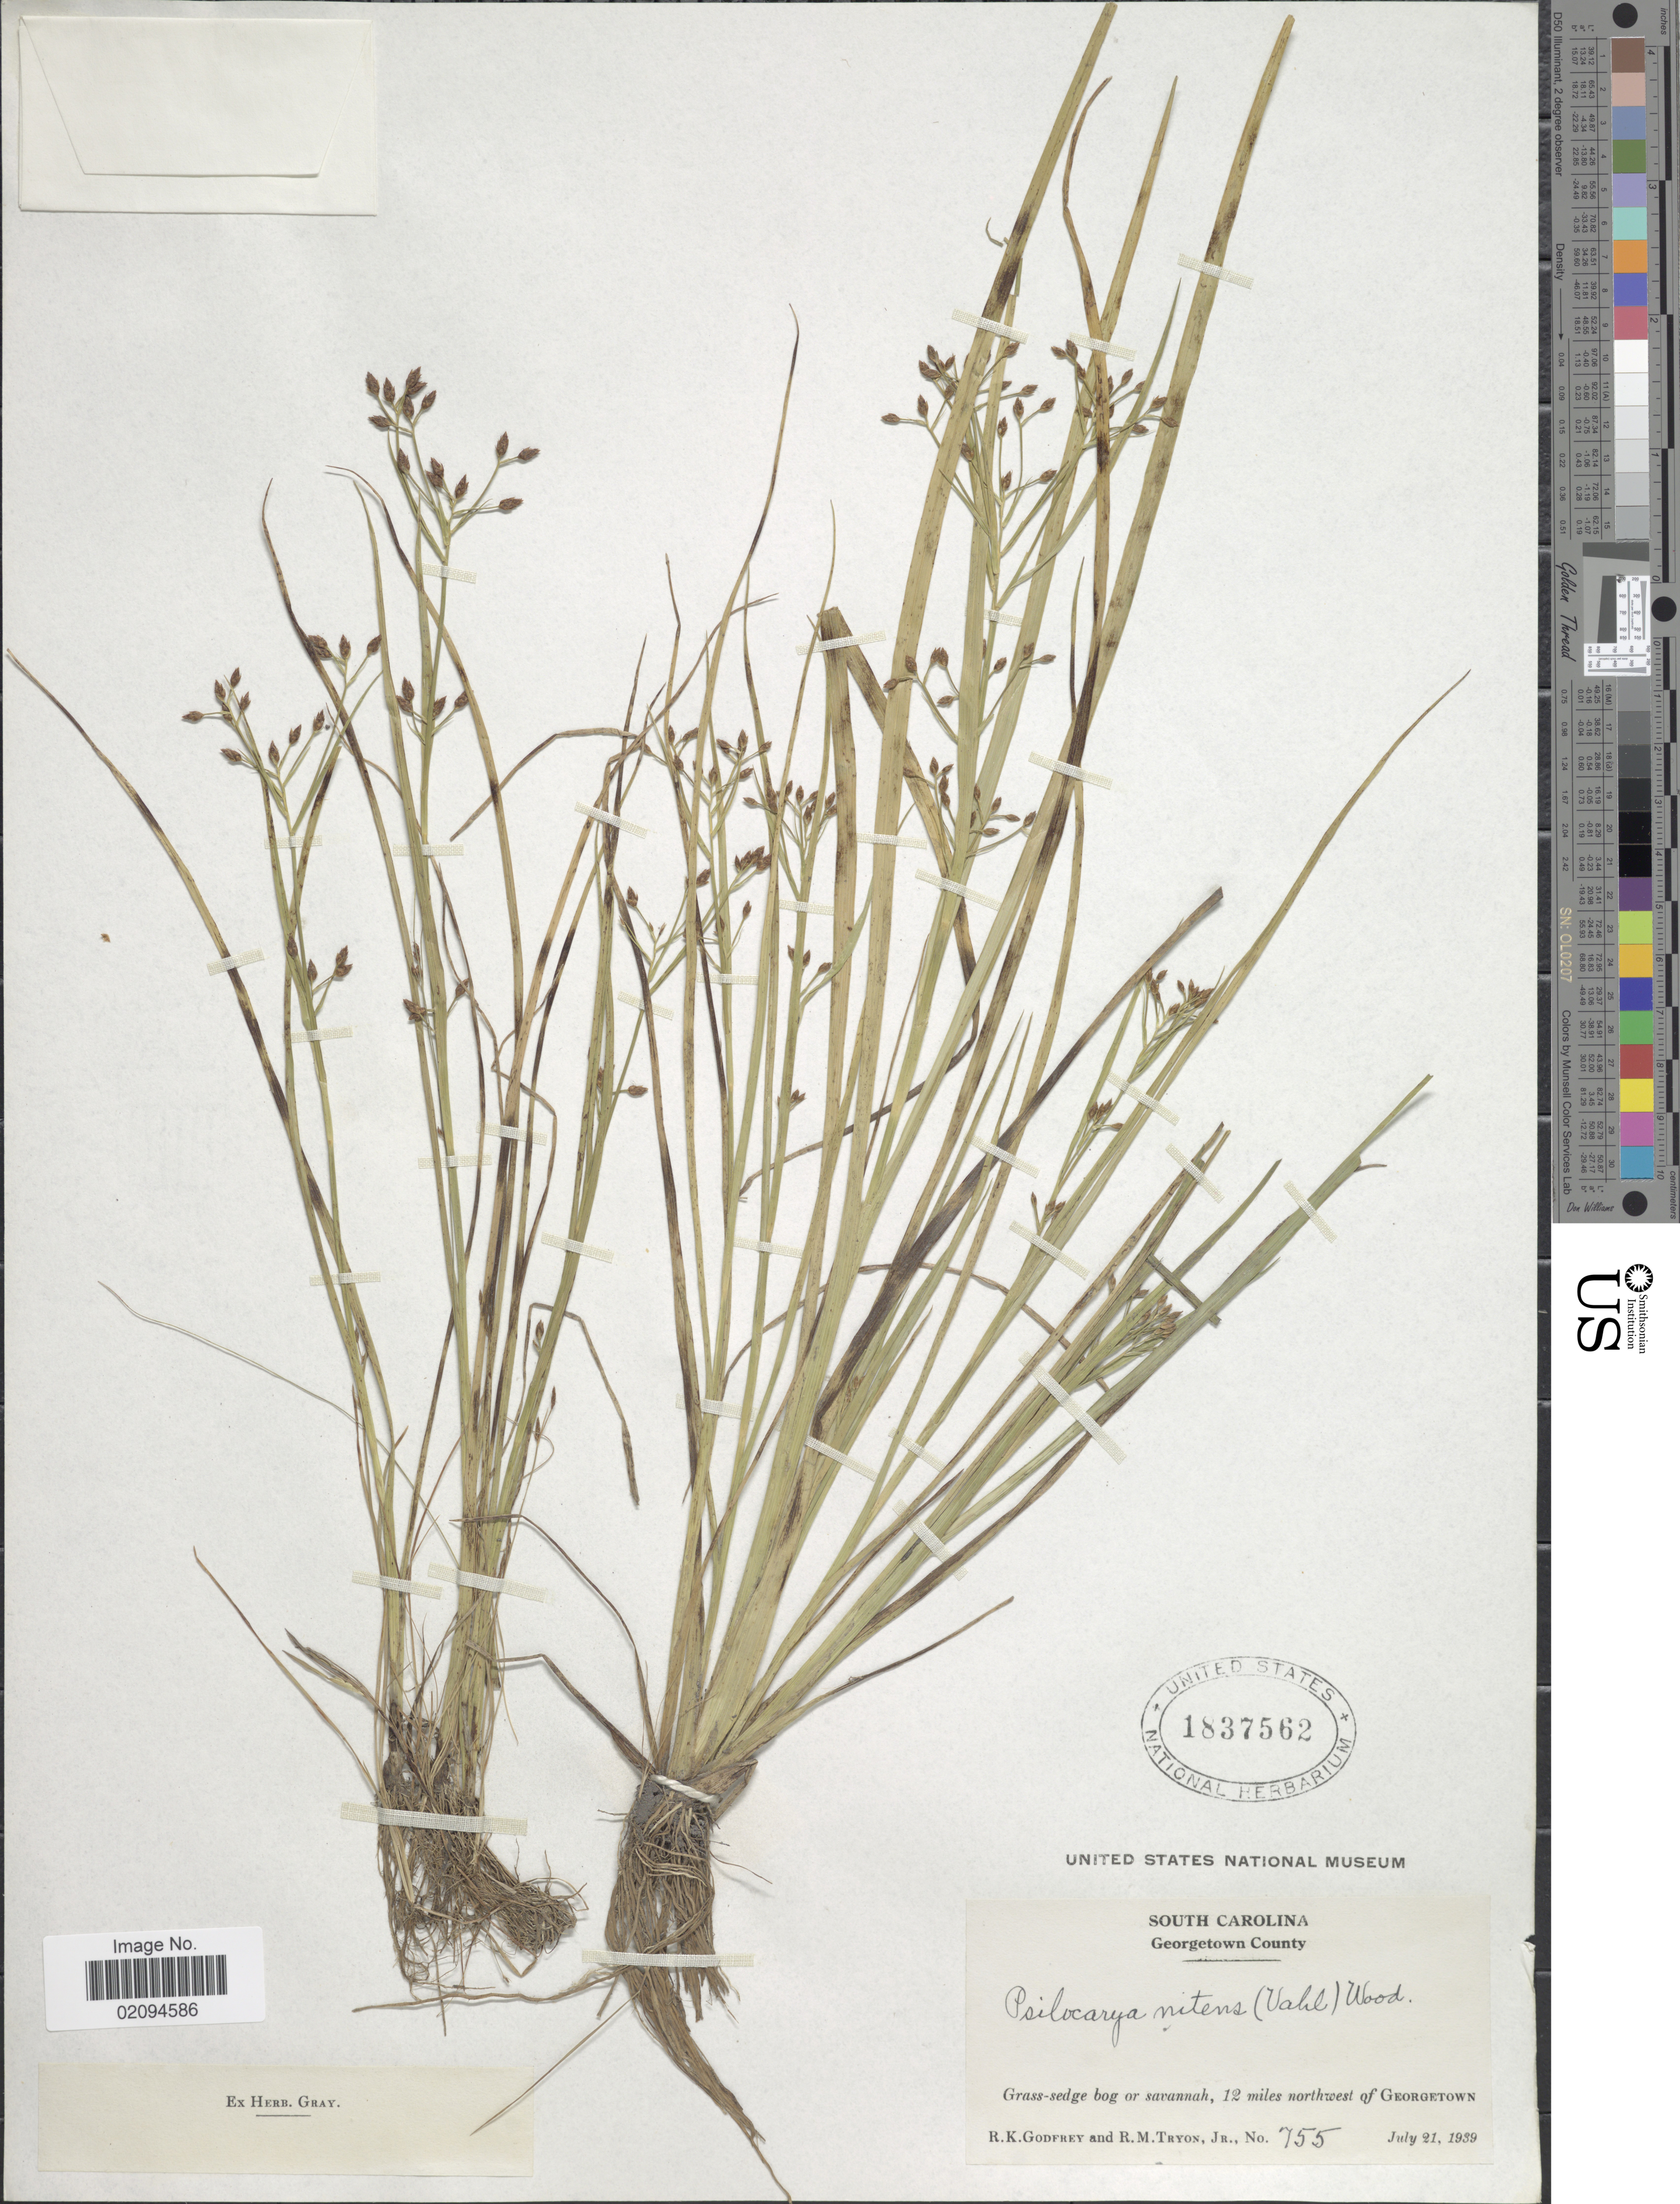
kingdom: Plantae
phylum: Tracheophyta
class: Liliopsida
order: Poales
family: Cyperaceae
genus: Rhynchospora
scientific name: Rhynchospora nitens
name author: (Vahl) A. Gray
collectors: R. K. Godfrey & R. M. Tryon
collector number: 755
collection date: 1939-07-21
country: United States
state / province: South Carolina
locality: Georgetown County. Grass-sedge bog or savannah, 12 miles northwest of Georgetown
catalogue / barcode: US 1837562